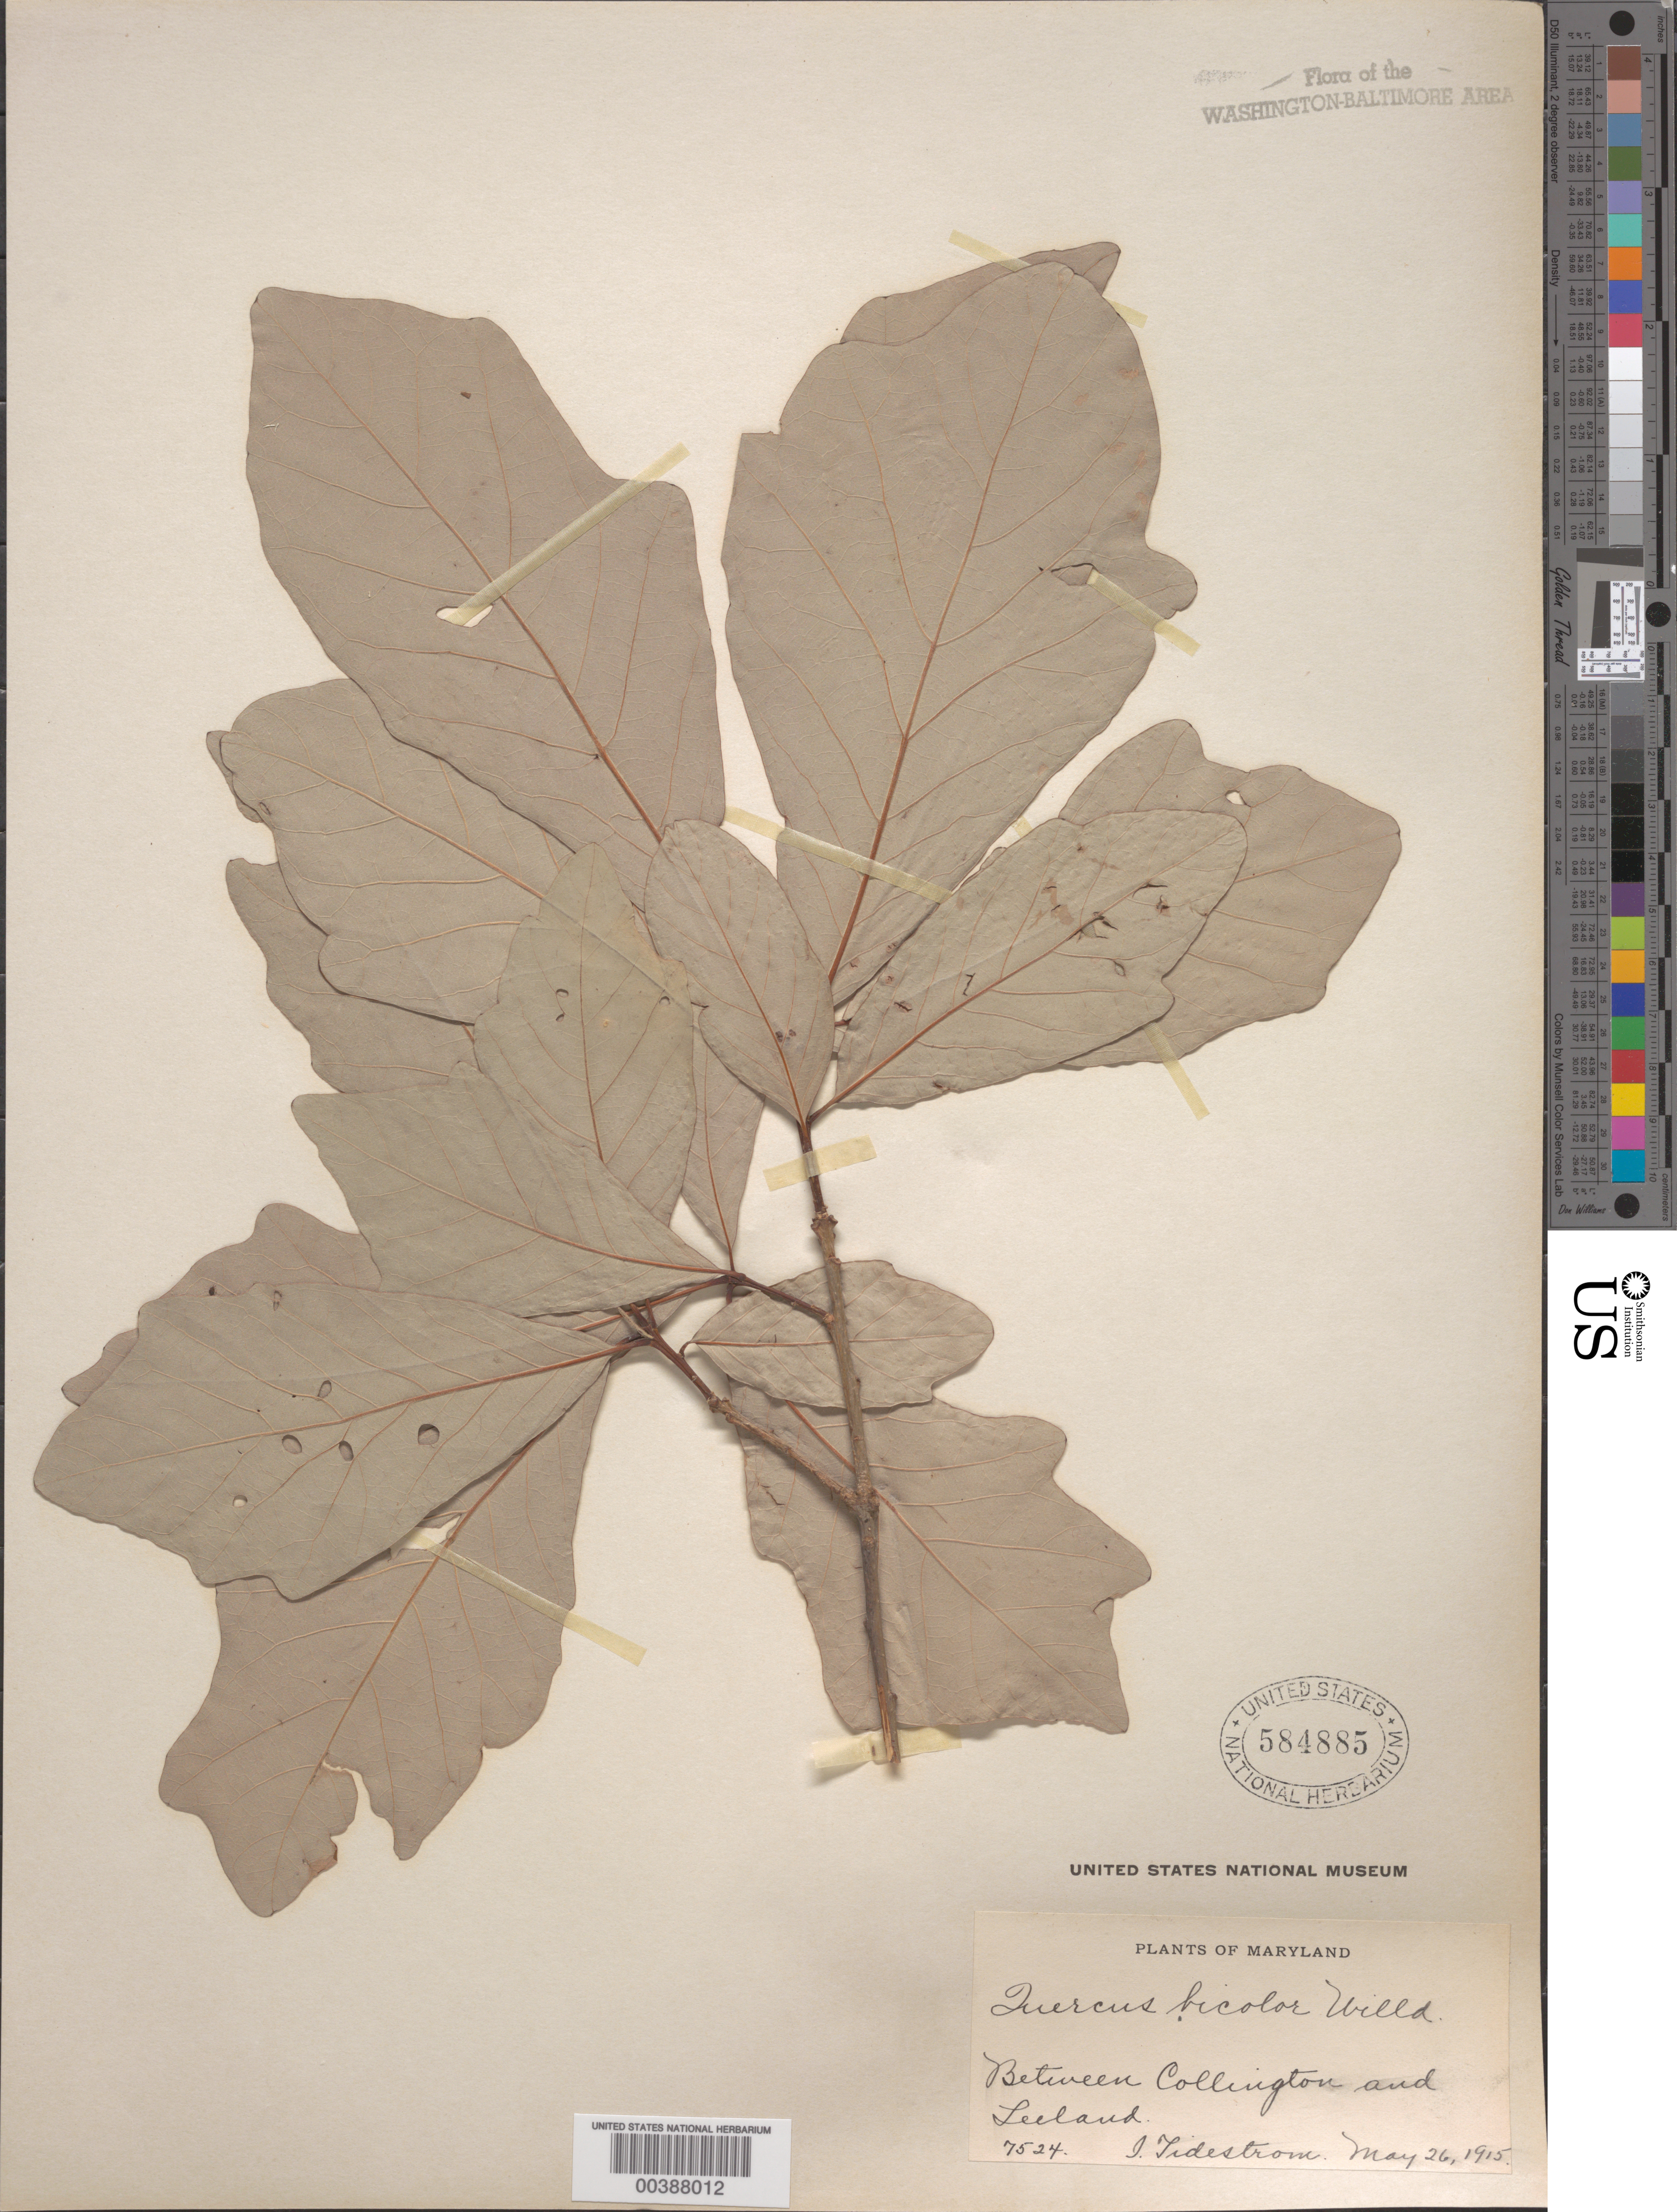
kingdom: Plantae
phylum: Tracheophyta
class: Magnoliopsida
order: Fagales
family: Fagaceae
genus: Quercus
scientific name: Quercus bicolor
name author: Willd.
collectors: I. F. Tidestrom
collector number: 7524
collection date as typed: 26 May 1915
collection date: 1915-05-26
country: United States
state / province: Maryland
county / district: Prince George's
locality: Between Collington and Leeland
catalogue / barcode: US 584885